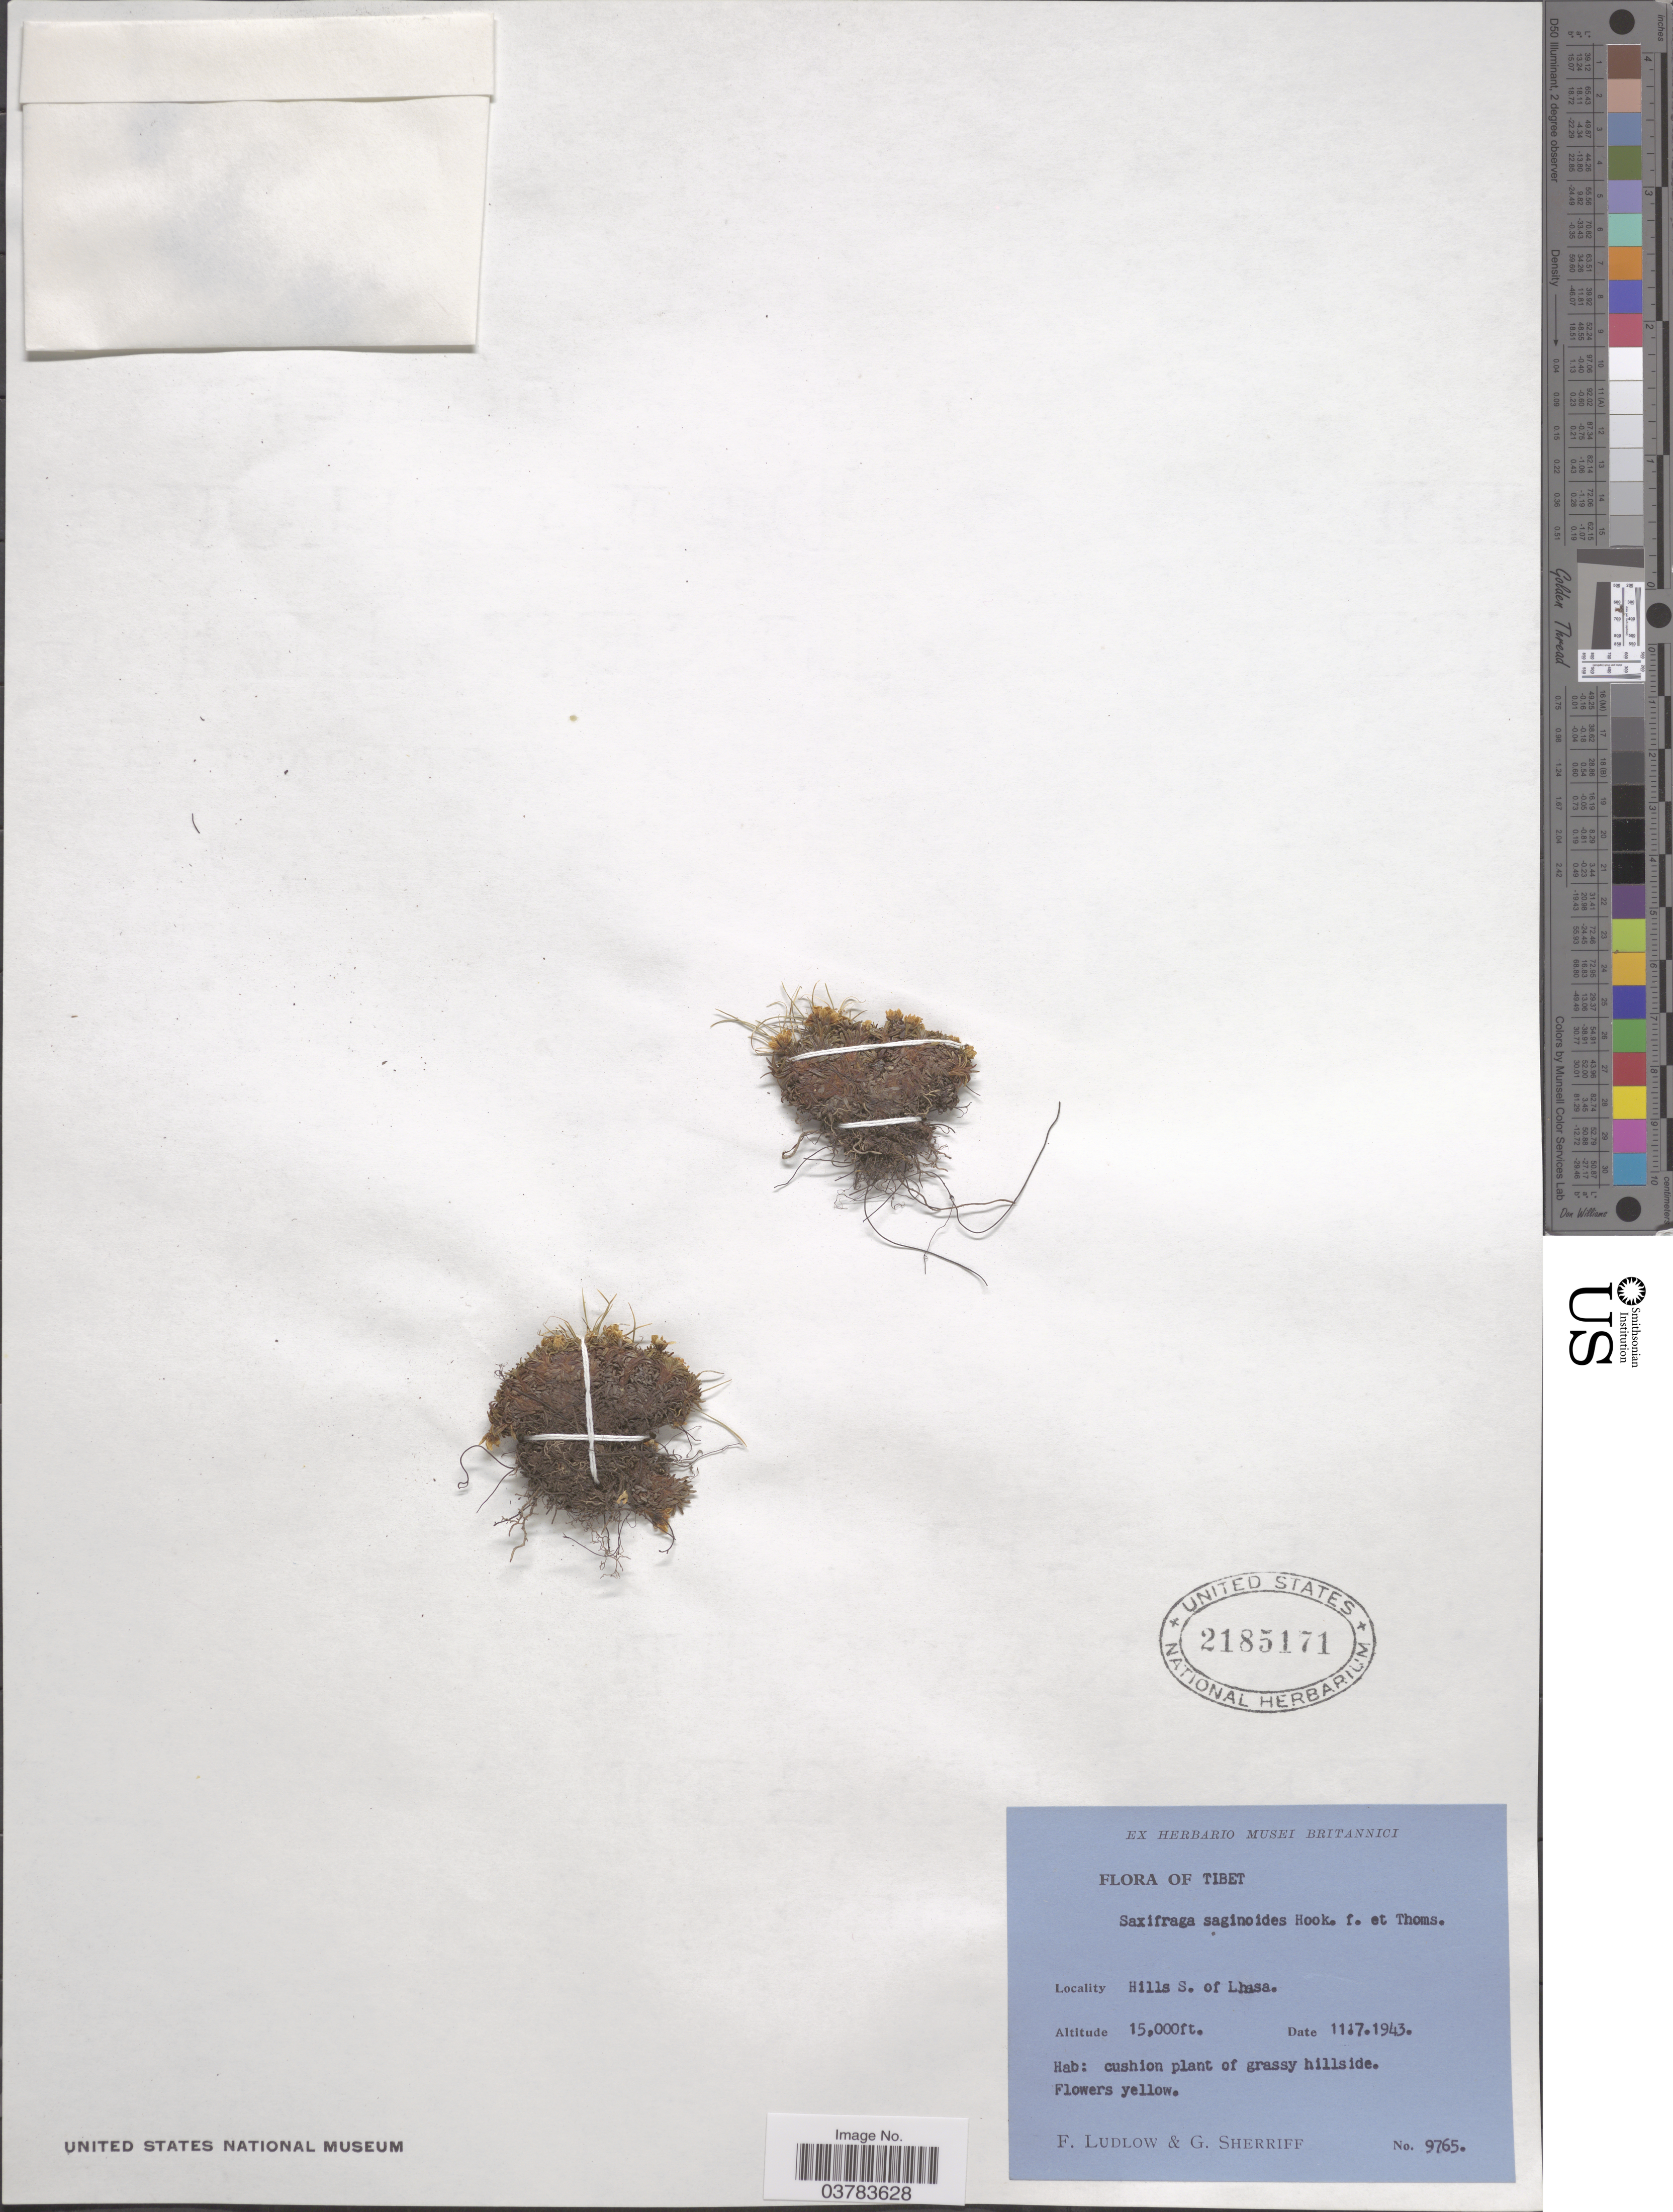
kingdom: Plantae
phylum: Tracheophyta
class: Magnoliopsida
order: Saxifragales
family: Saxifragaceae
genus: Saxifraga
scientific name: Saxifraga saginoides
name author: Hook. f. & Thomson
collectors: F. Ludlow & G. Sherriff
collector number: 9765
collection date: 1943-07-11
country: China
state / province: Xizang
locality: Tibet. Hills S. of Lhasa,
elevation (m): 4572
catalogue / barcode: US 2185171